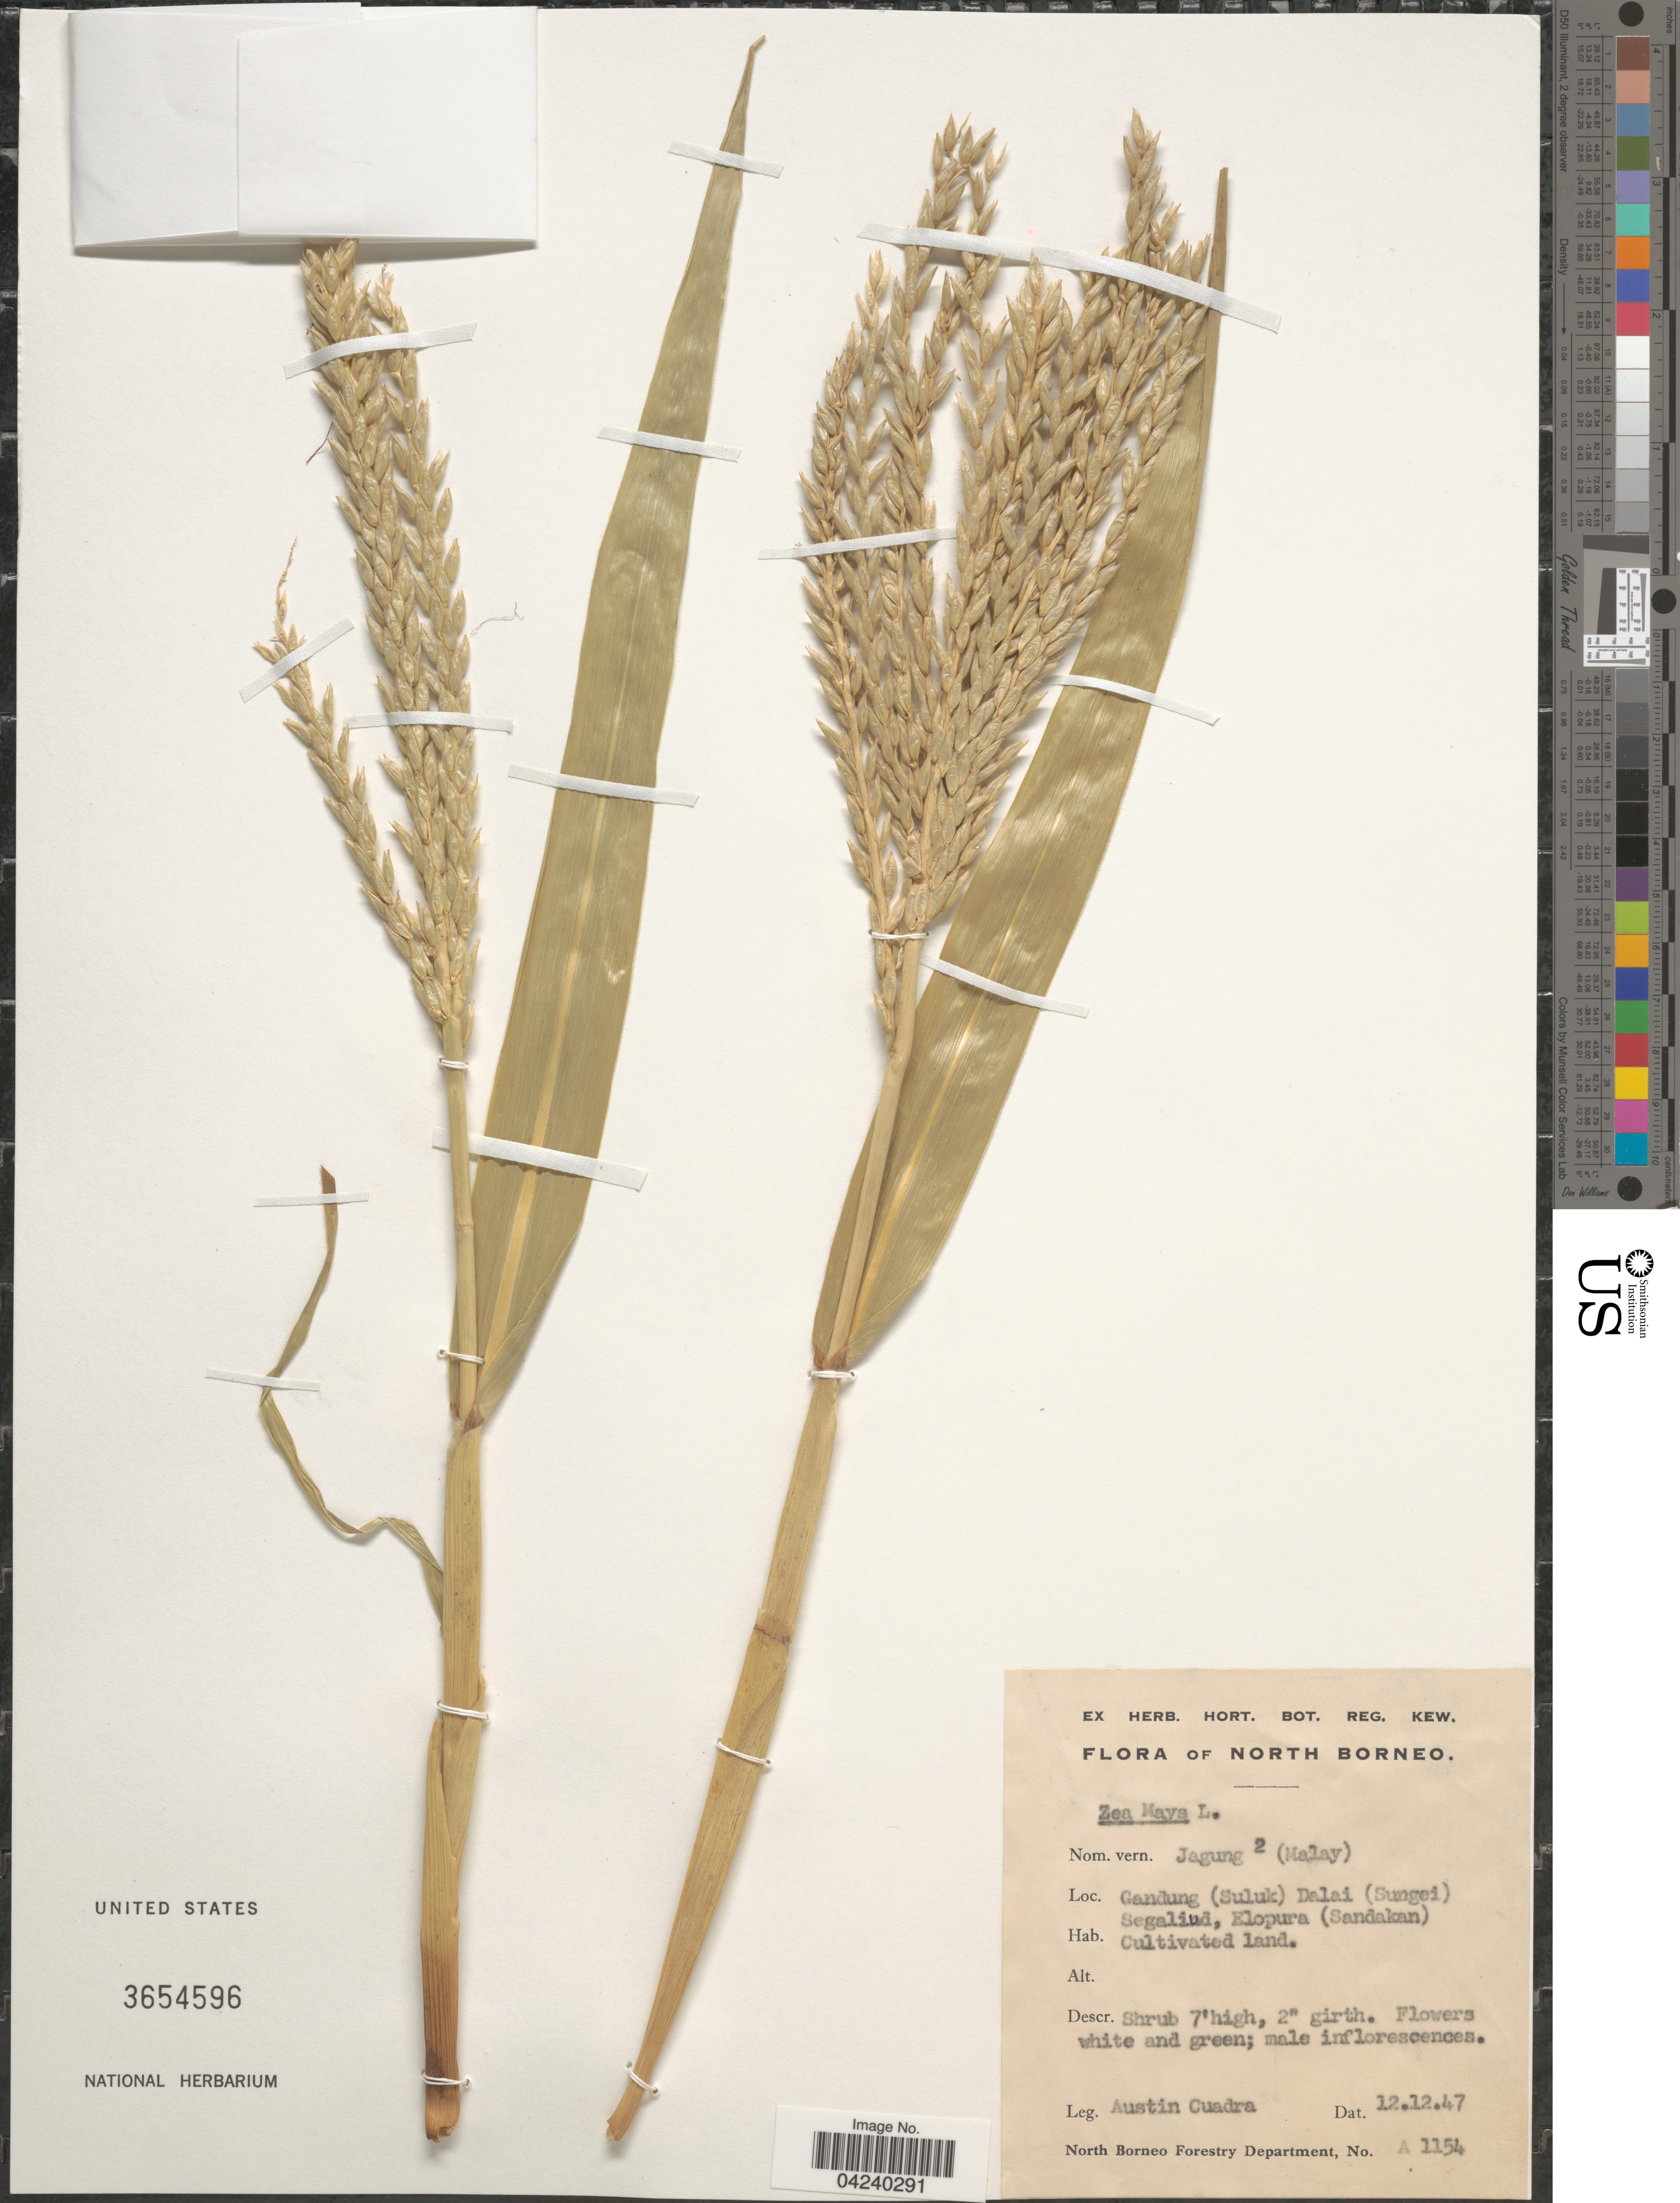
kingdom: Plantae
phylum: Tracheophyta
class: Liliopsida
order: Poales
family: Poaceae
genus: Zea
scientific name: Zea mays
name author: L.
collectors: A. Cuadra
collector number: A1154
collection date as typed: Transcribed d/m/y: 12/12/47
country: Malaysia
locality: North Borneo. Gandung (Suluk) Dalai (Sungei) Segaliud, Klopura (Sandakan).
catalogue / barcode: US 3654596